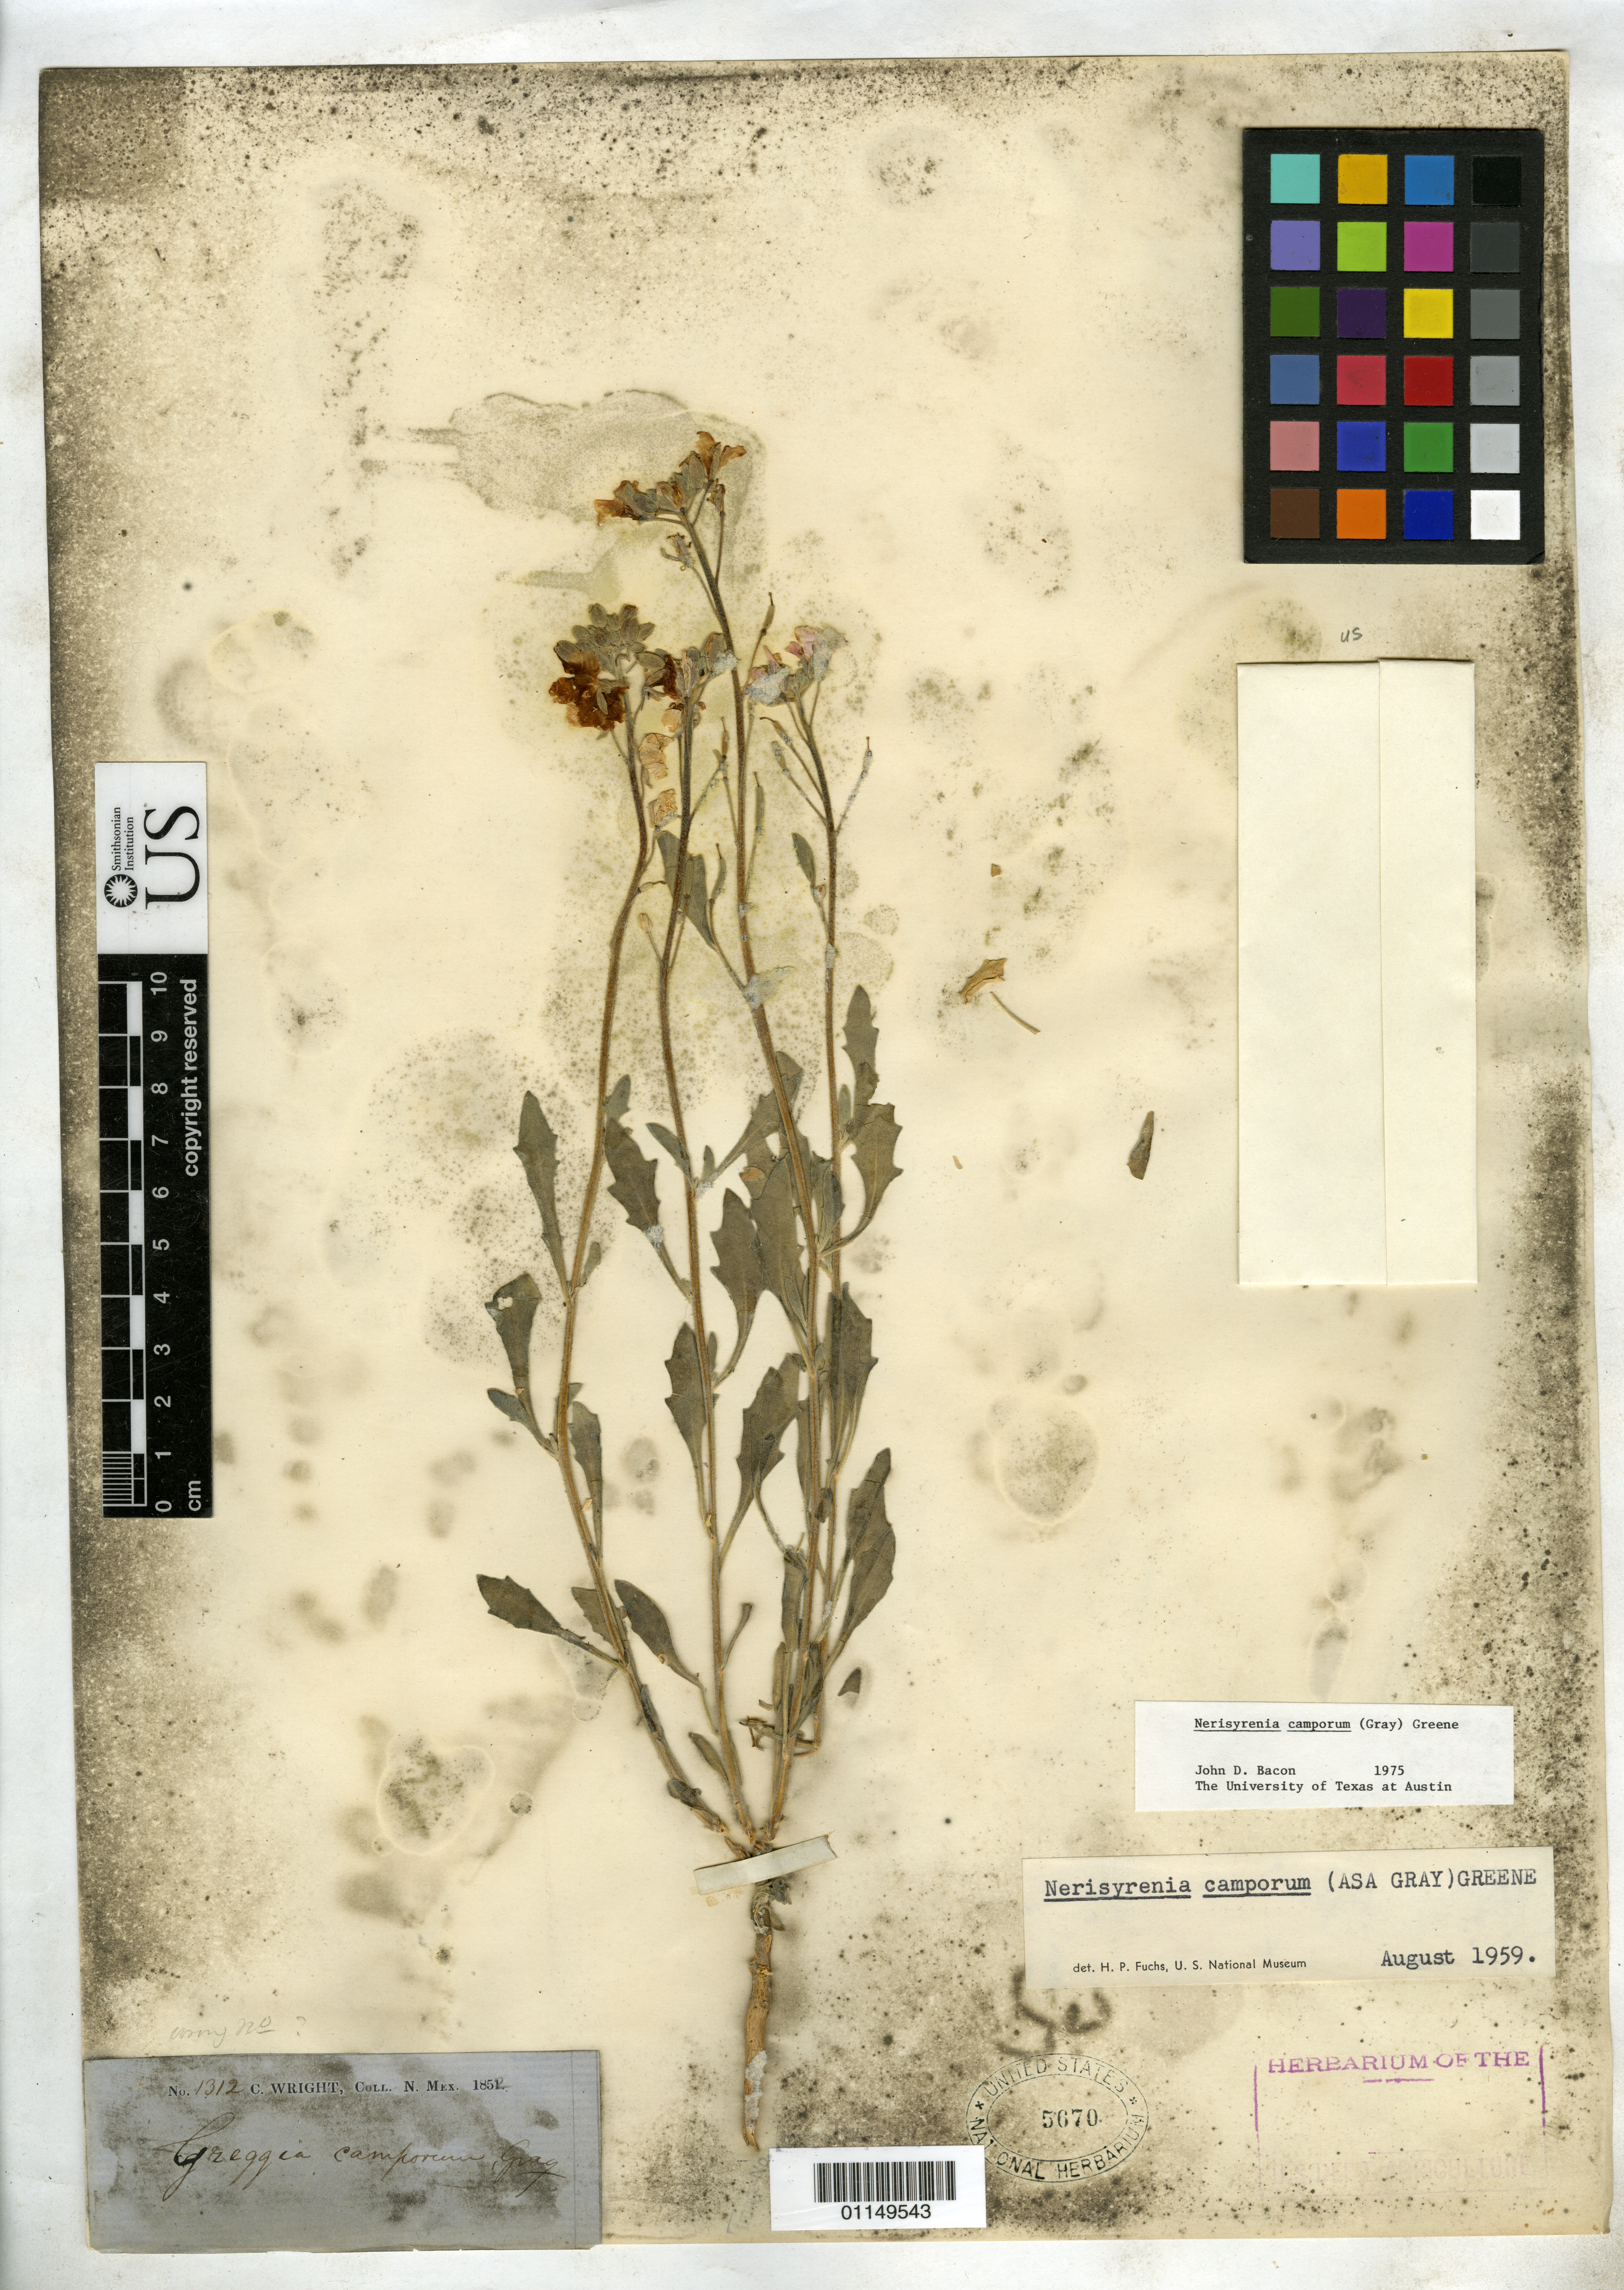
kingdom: Plantae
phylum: Tracheophyta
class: Magnoliopsida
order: Brassicales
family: Brassicaceae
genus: Nerisyrenia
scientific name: Nerisyrenia camporum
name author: (A. Gray) Greene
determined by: Bacon, J. D.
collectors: C. Wright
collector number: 1312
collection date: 1852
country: United States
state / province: New Mexico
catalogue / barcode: US 5670